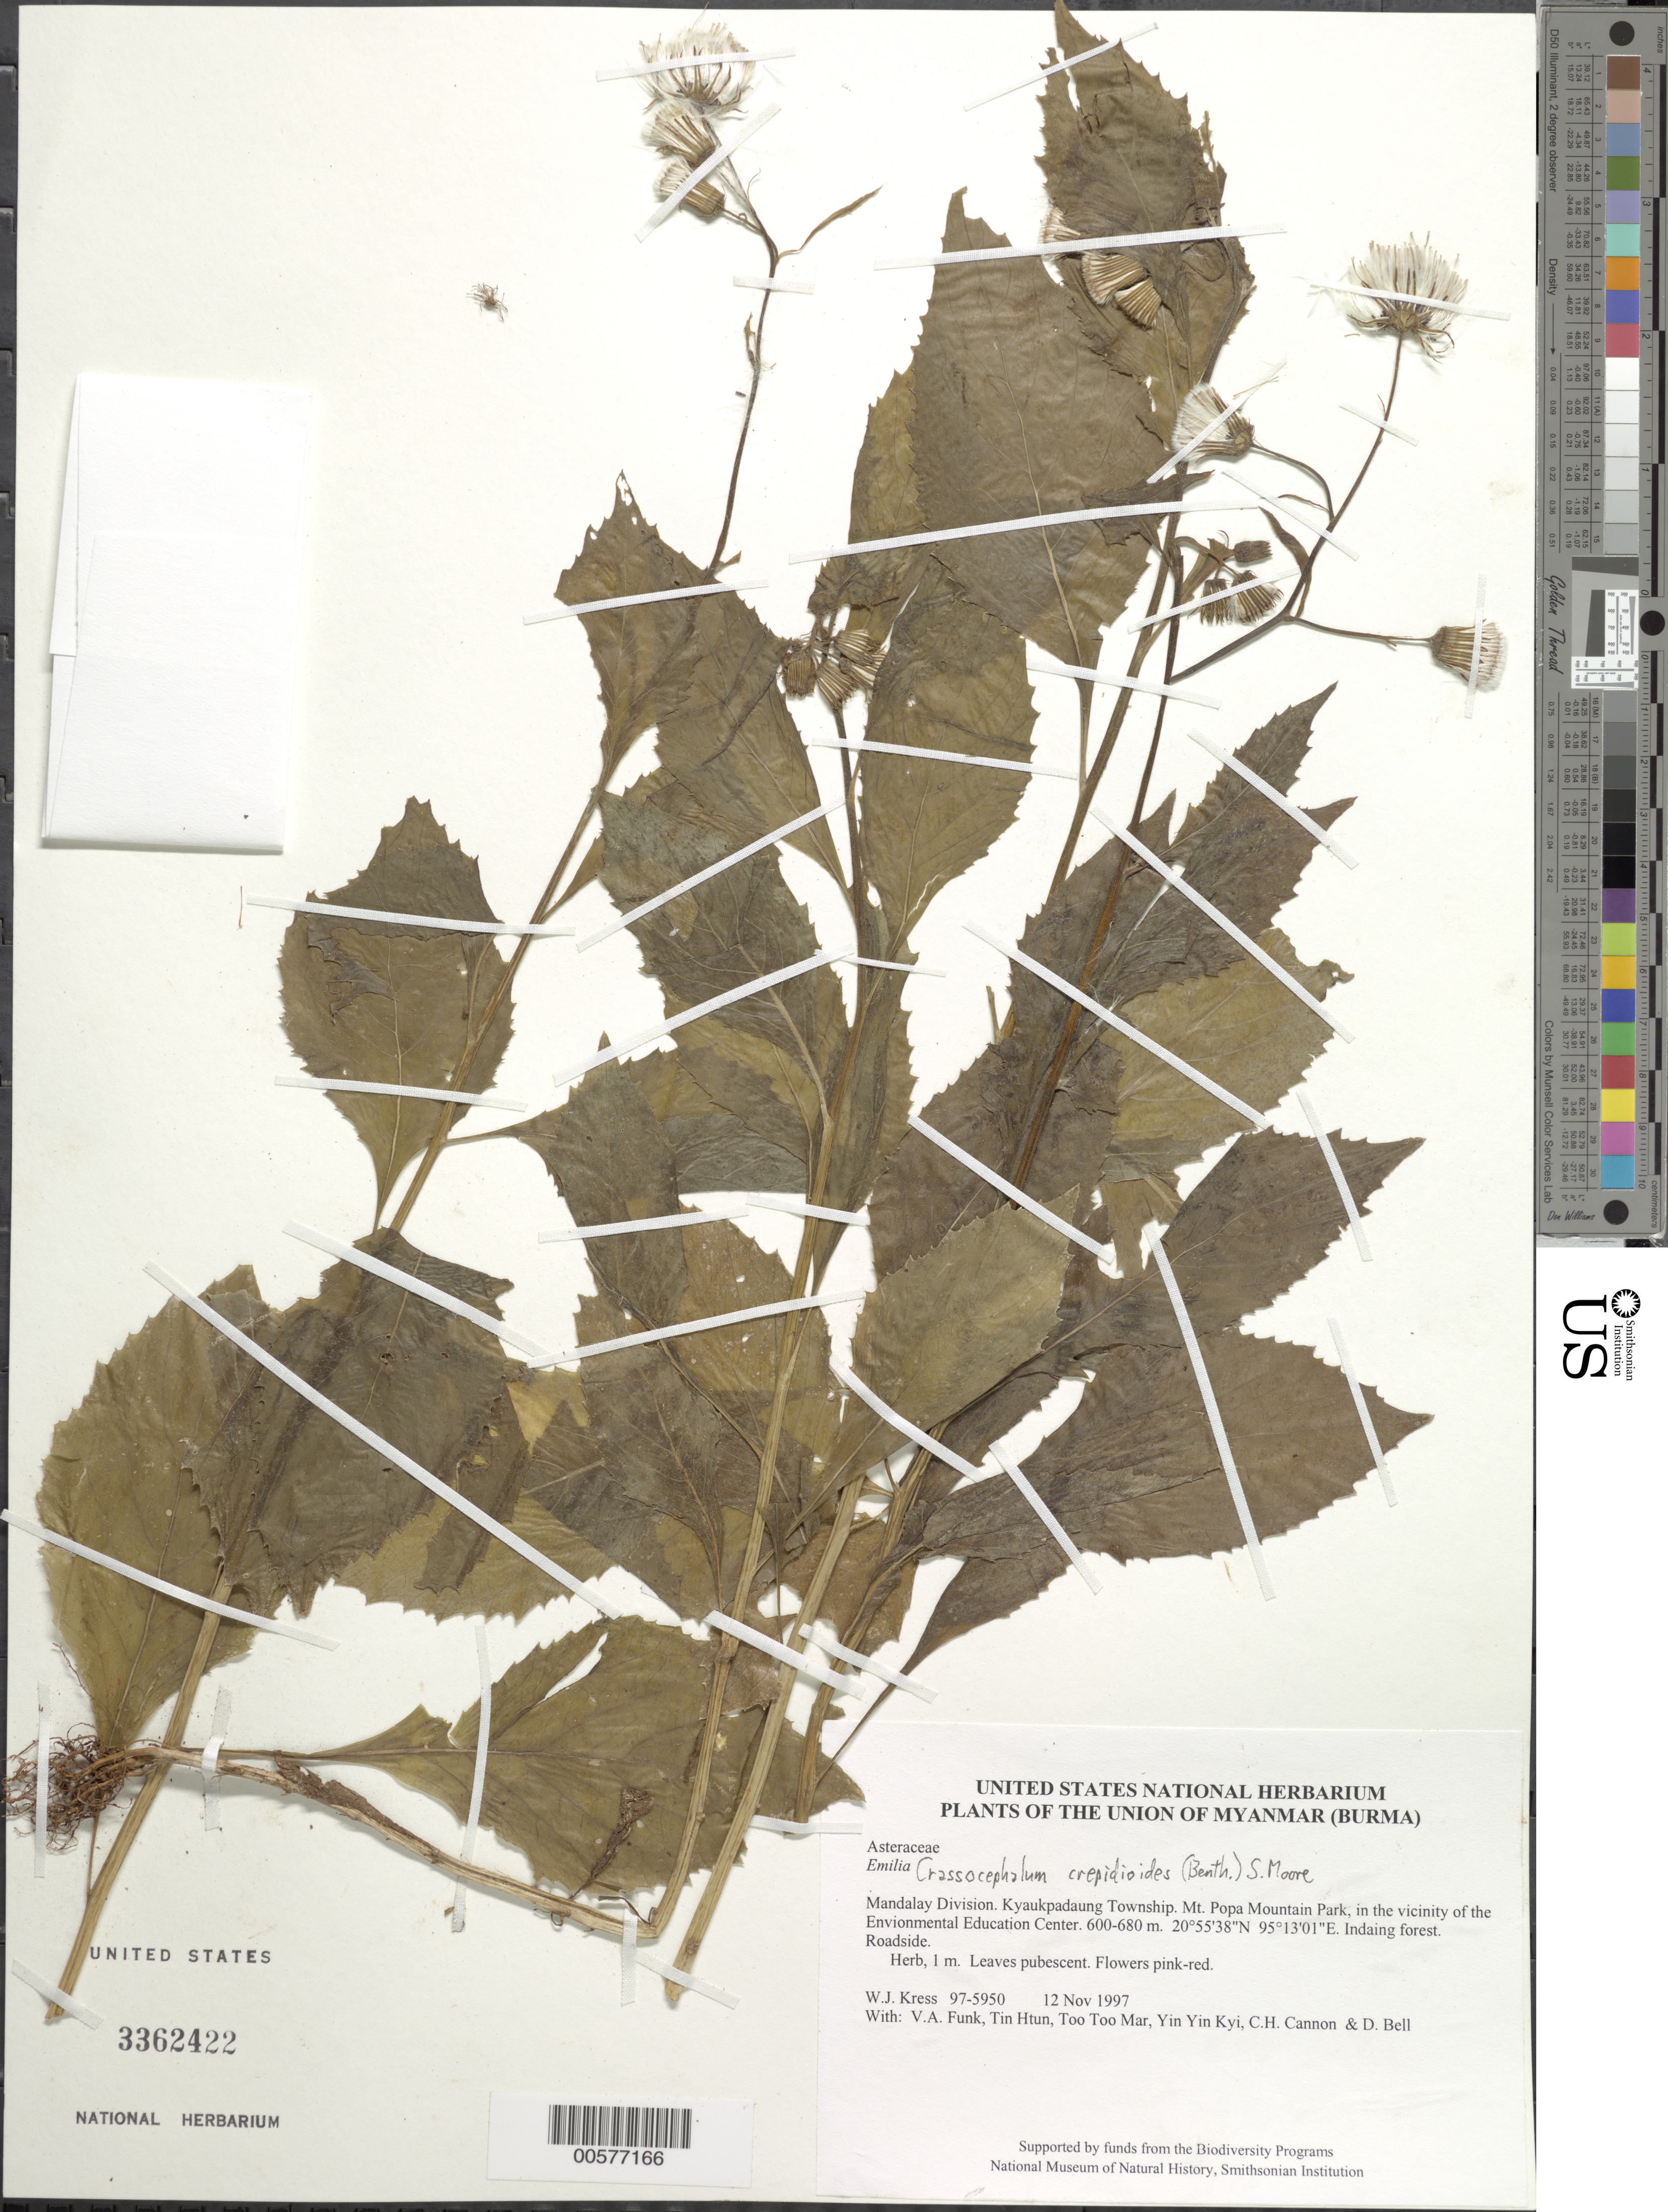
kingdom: Plantae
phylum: Tracheophyta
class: Magnoliopsida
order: Asterales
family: Asteraceae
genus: Crassocephalum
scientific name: Crassocephalum crepidioides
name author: (Benth.) S. Moore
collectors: W. J. Kress, V. Funk, Tin Htun, Too Too Mar, Yin Yin Kyi & C. H. Cannon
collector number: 97-5950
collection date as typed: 12 Nov 1997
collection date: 1997-11-12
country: Myanmar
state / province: Mandalay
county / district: Kyaukpadaung Township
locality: Mt. Popa Mountain Park, in the vicinity of the Envionmental Education Center.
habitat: Indaing forest. Roadside.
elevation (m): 600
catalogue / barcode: US 3362422